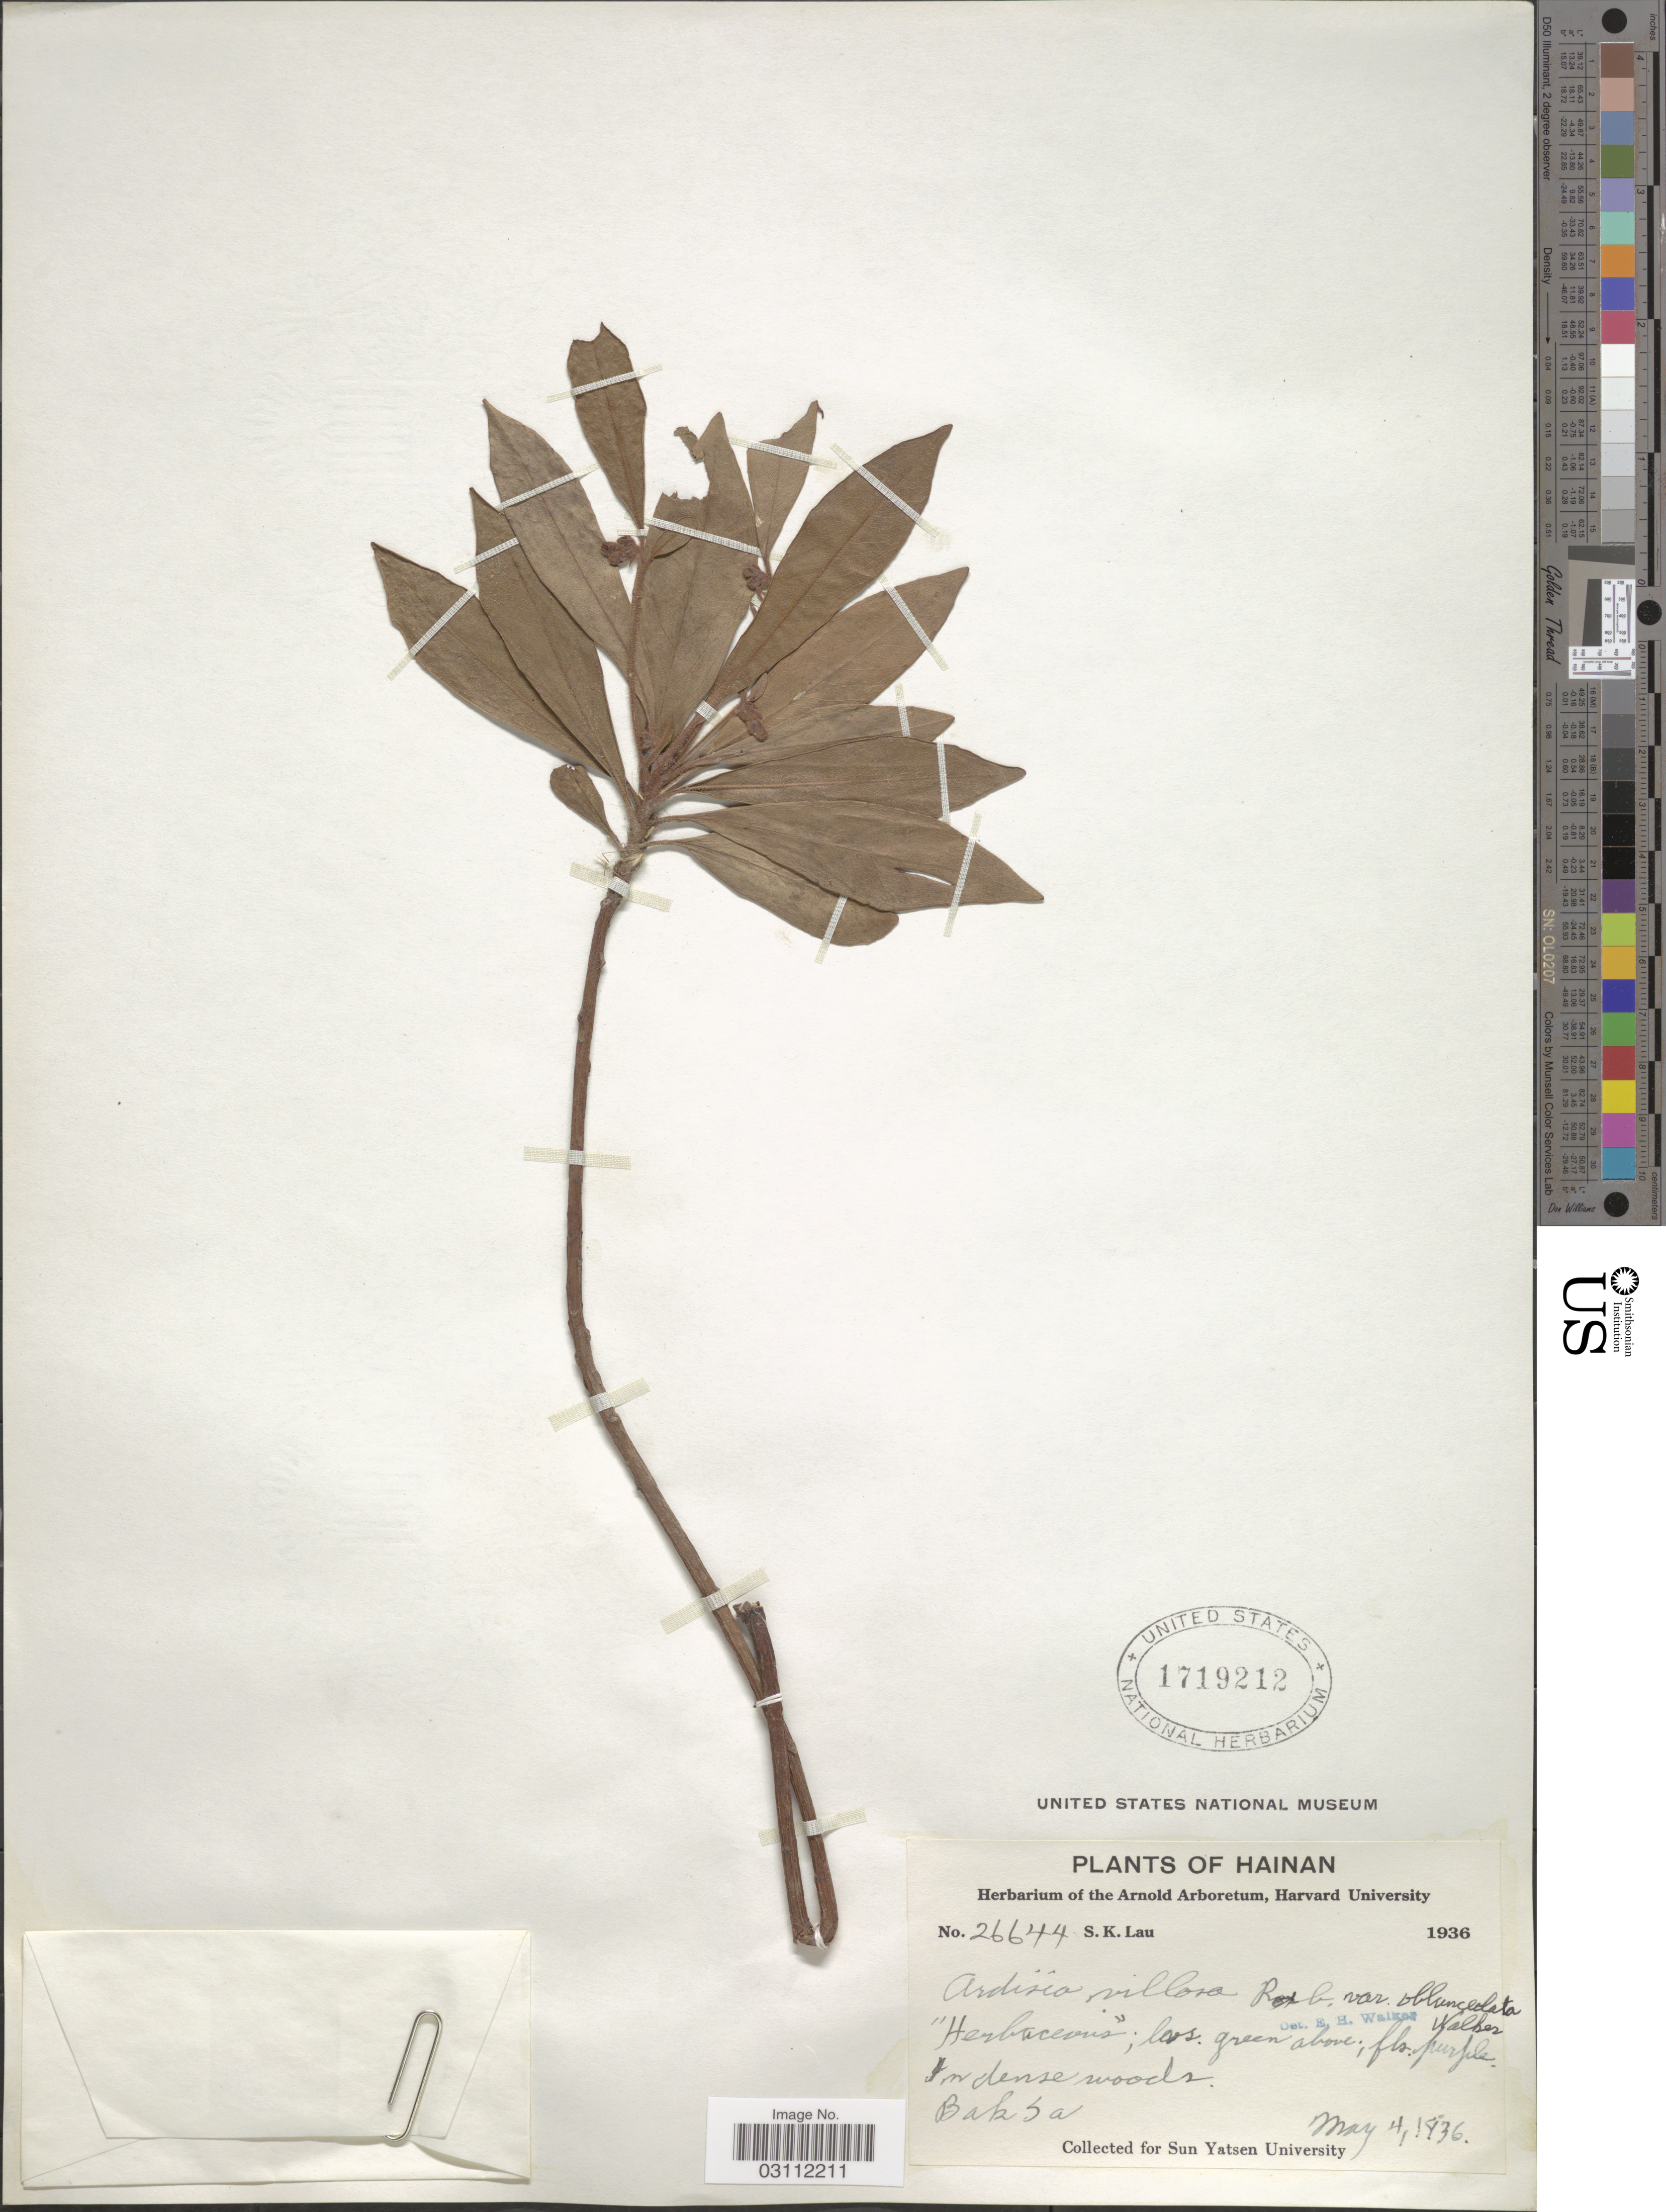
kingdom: Plantae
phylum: Tracheophyta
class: Magnoliopsida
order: Ericales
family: Primulaceae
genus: Ardisia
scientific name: Ardisia villosa var. oblanceolata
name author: E. Walker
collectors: S. K. Lau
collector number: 26644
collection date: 1836-05-04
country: China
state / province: Hainan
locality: Bak Sa.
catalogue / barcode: US 1719212